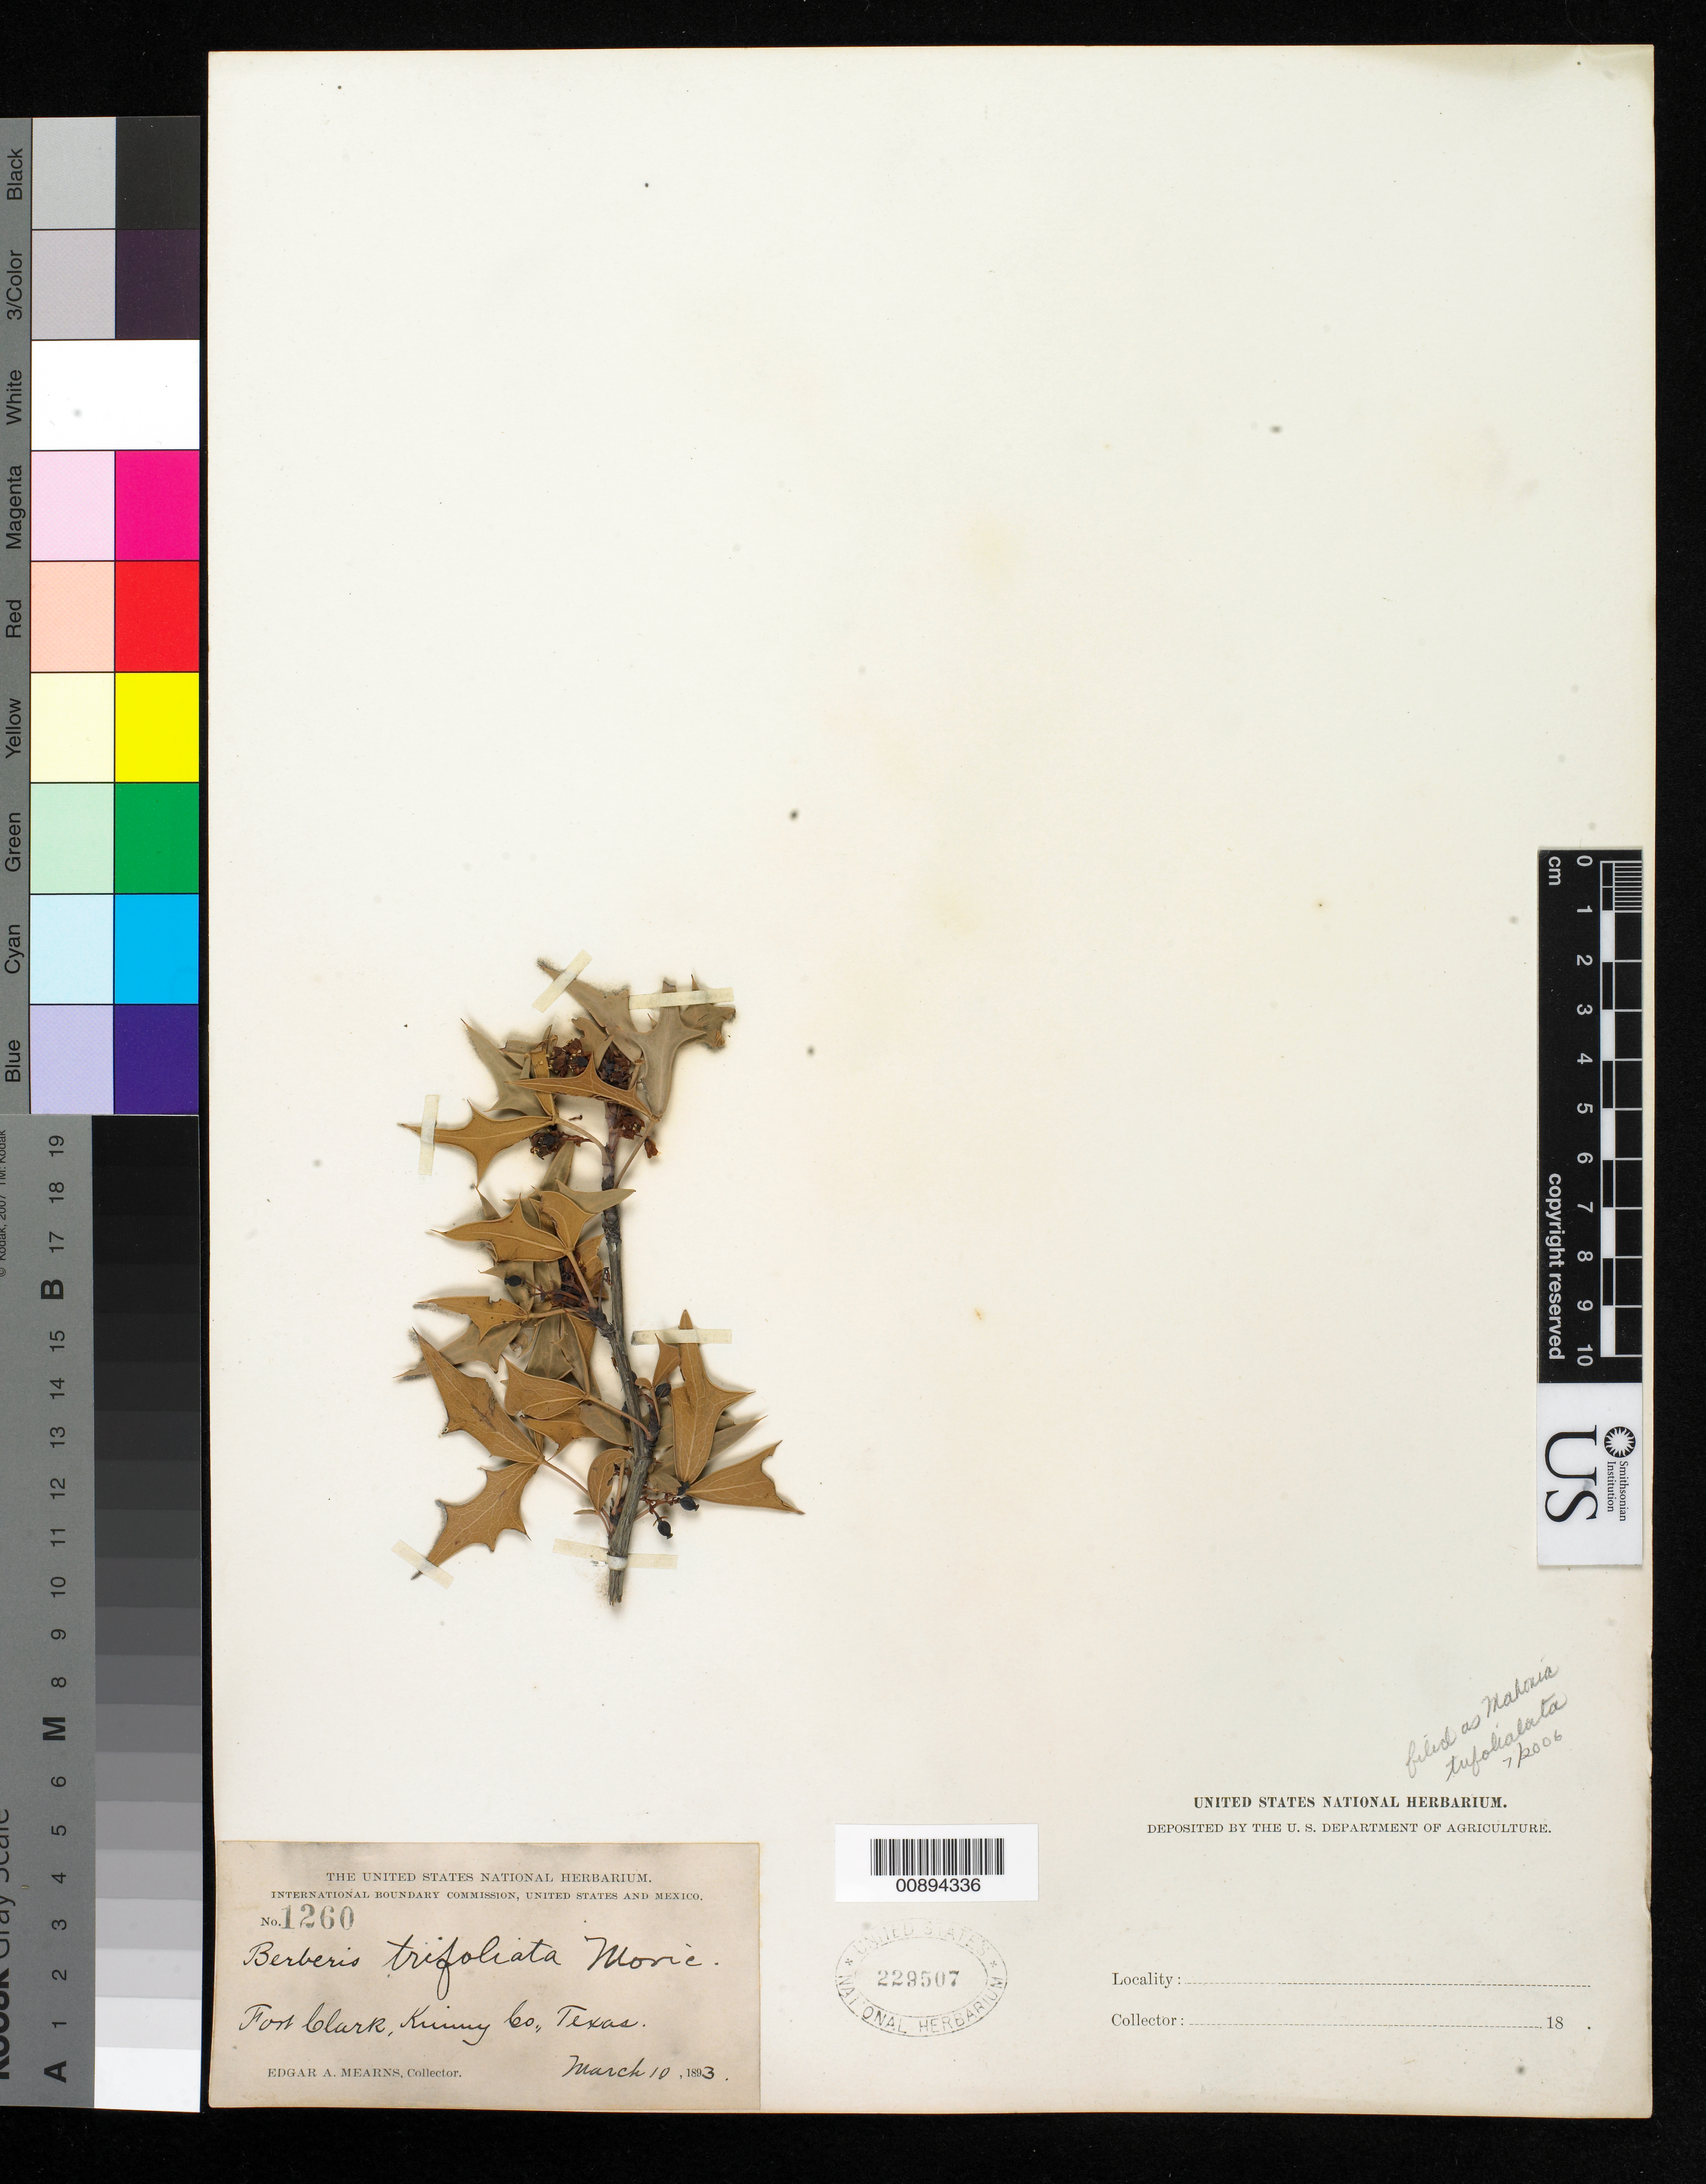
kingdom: Plantae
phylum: Tracheophyta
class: Magnoliopsida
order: Ranunculales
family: Berberidaceae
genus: Mahonia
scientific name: Mahonia trifoliolata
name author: (Monic.) Fedde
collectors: E. A. Mearns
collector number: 1260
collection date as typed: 10 Mar 1893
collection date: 1893-03-10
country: United States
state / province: Texas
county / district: Kinney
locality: Fort Clark, Kinney County, Texas.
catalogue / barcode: US 229507